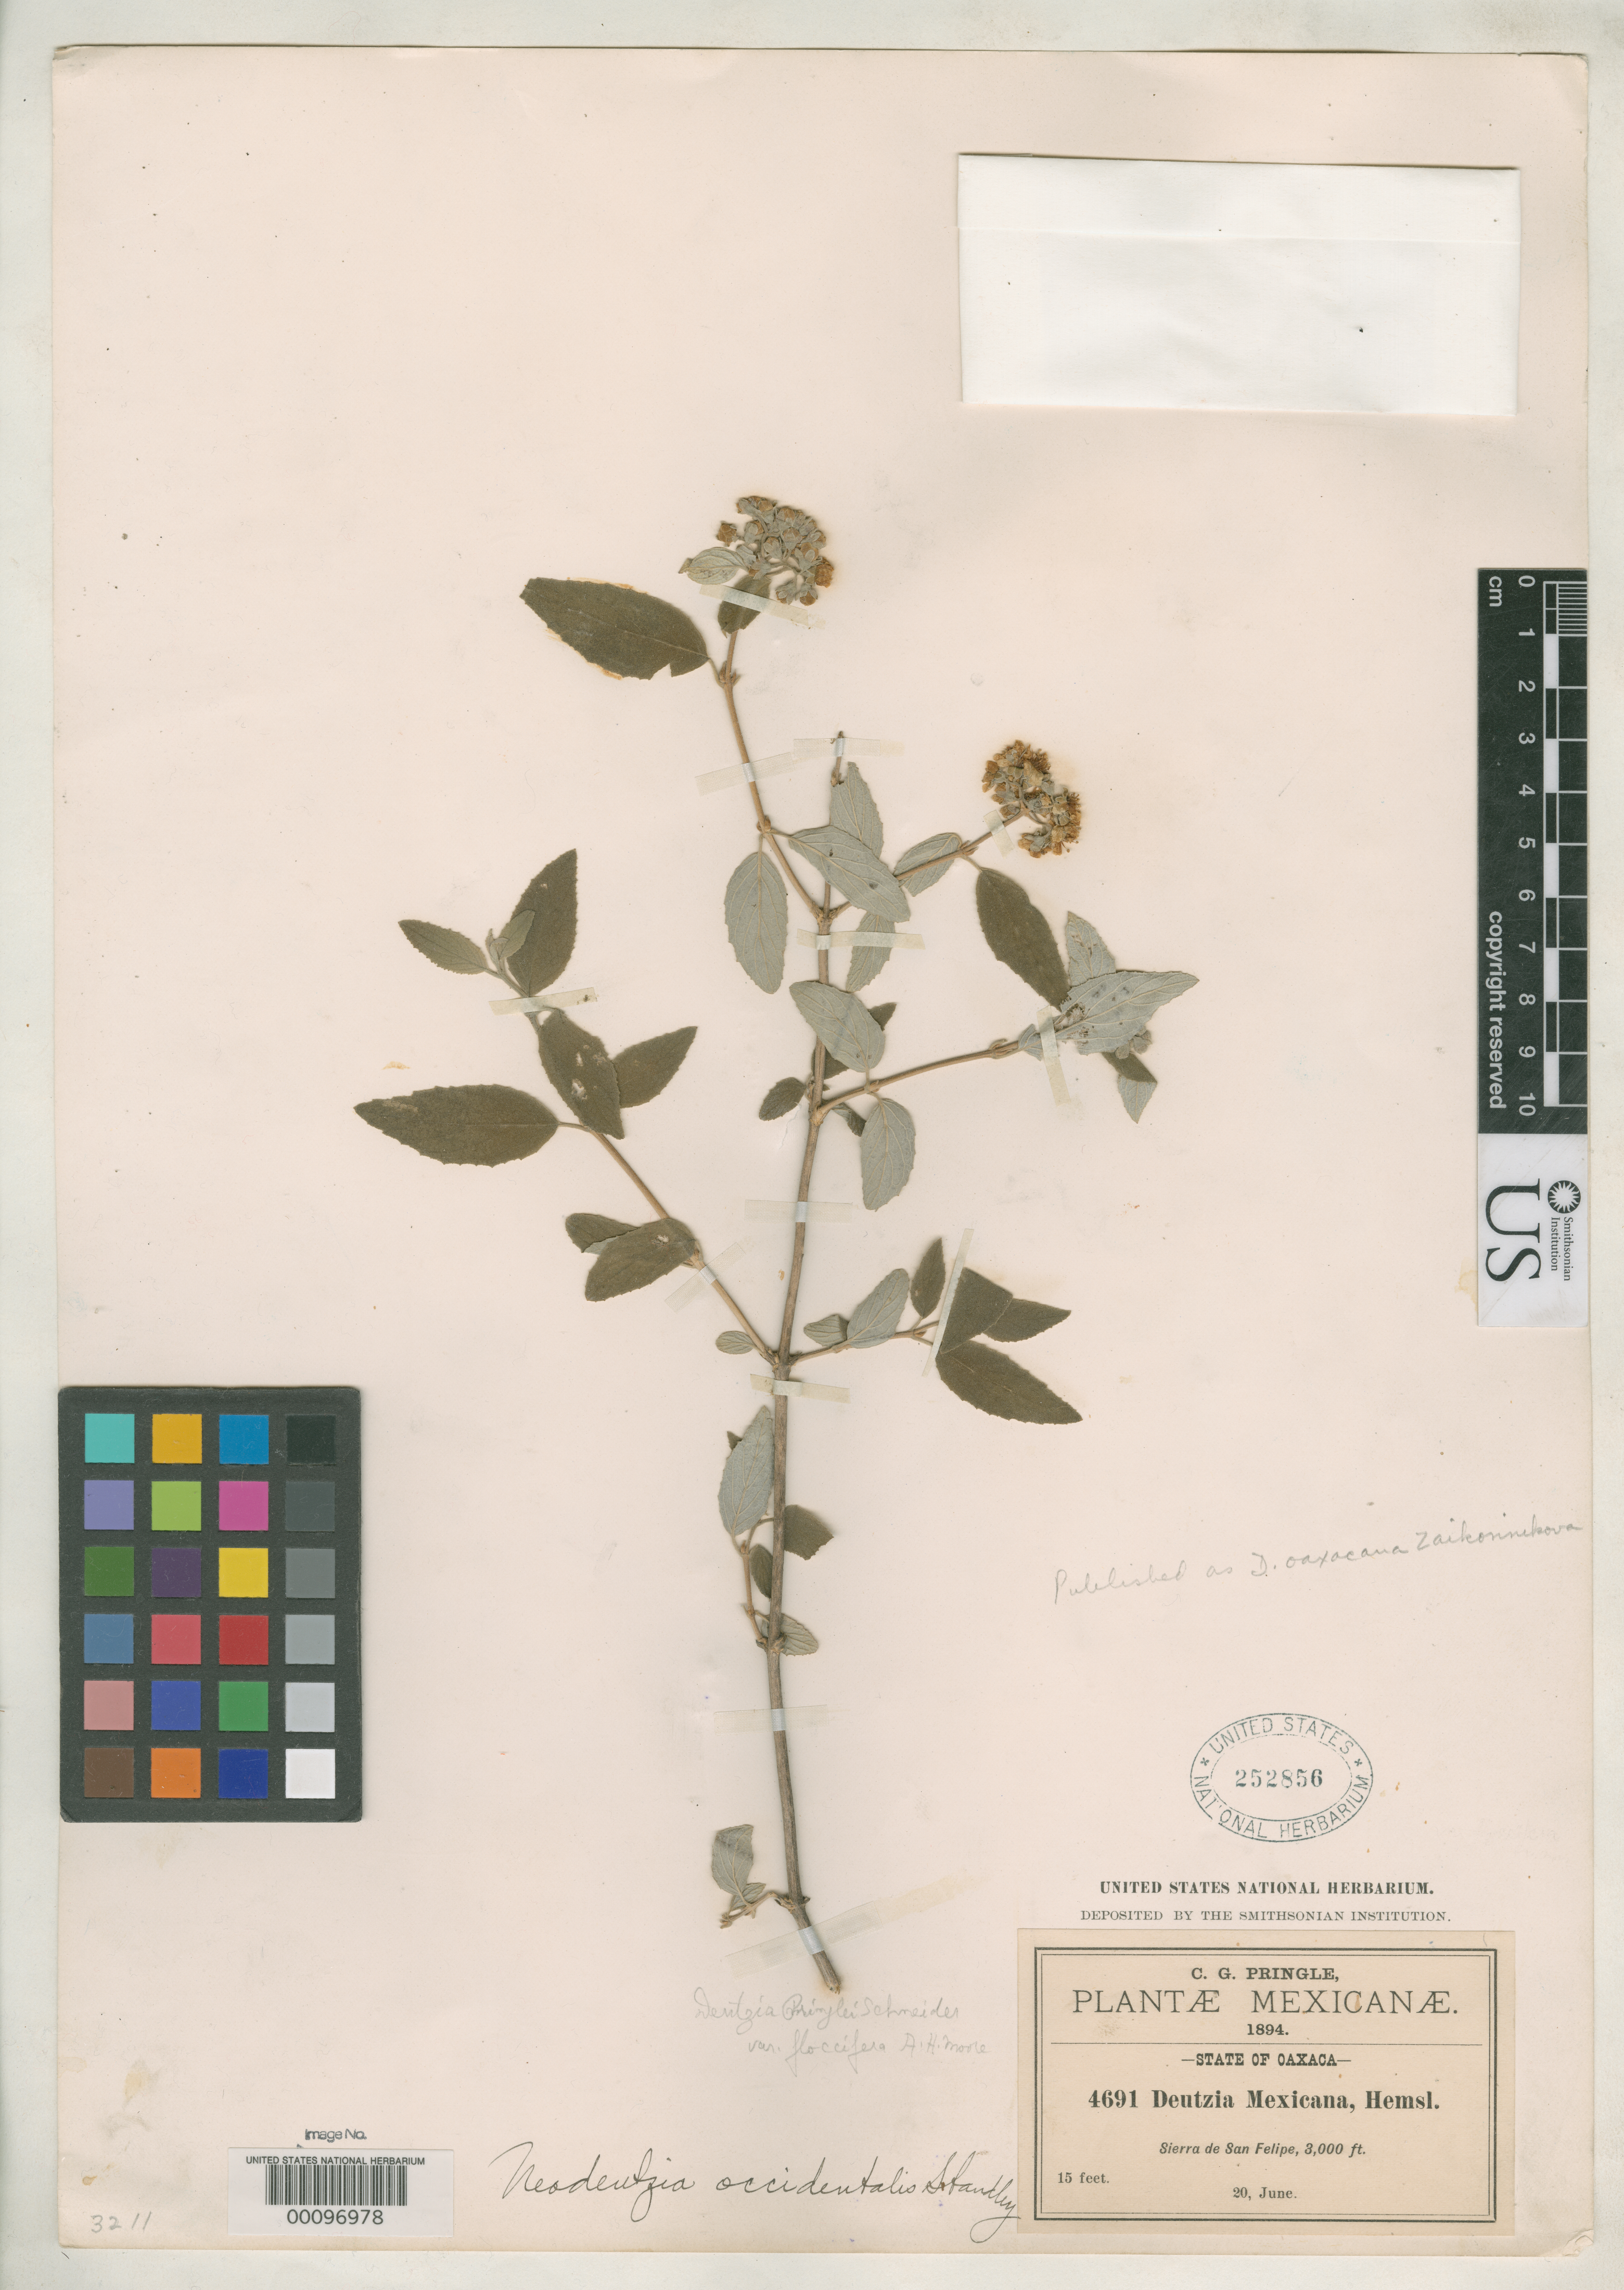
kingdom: Plantae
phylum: Tracheophyta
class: Magnoliopsida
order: Cornales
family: Hydrangeaceae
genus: Deutzia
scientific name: Deutzia oaxacana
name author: Zaikonnikova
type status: Type Collection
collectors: C. G. Pringle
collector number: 4691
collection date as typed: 20 Jun 1894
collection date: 1894-06-20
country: Mexico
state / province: Oaxaca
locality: Sierra de San Felipe.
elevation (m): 900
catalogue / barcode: US 252856